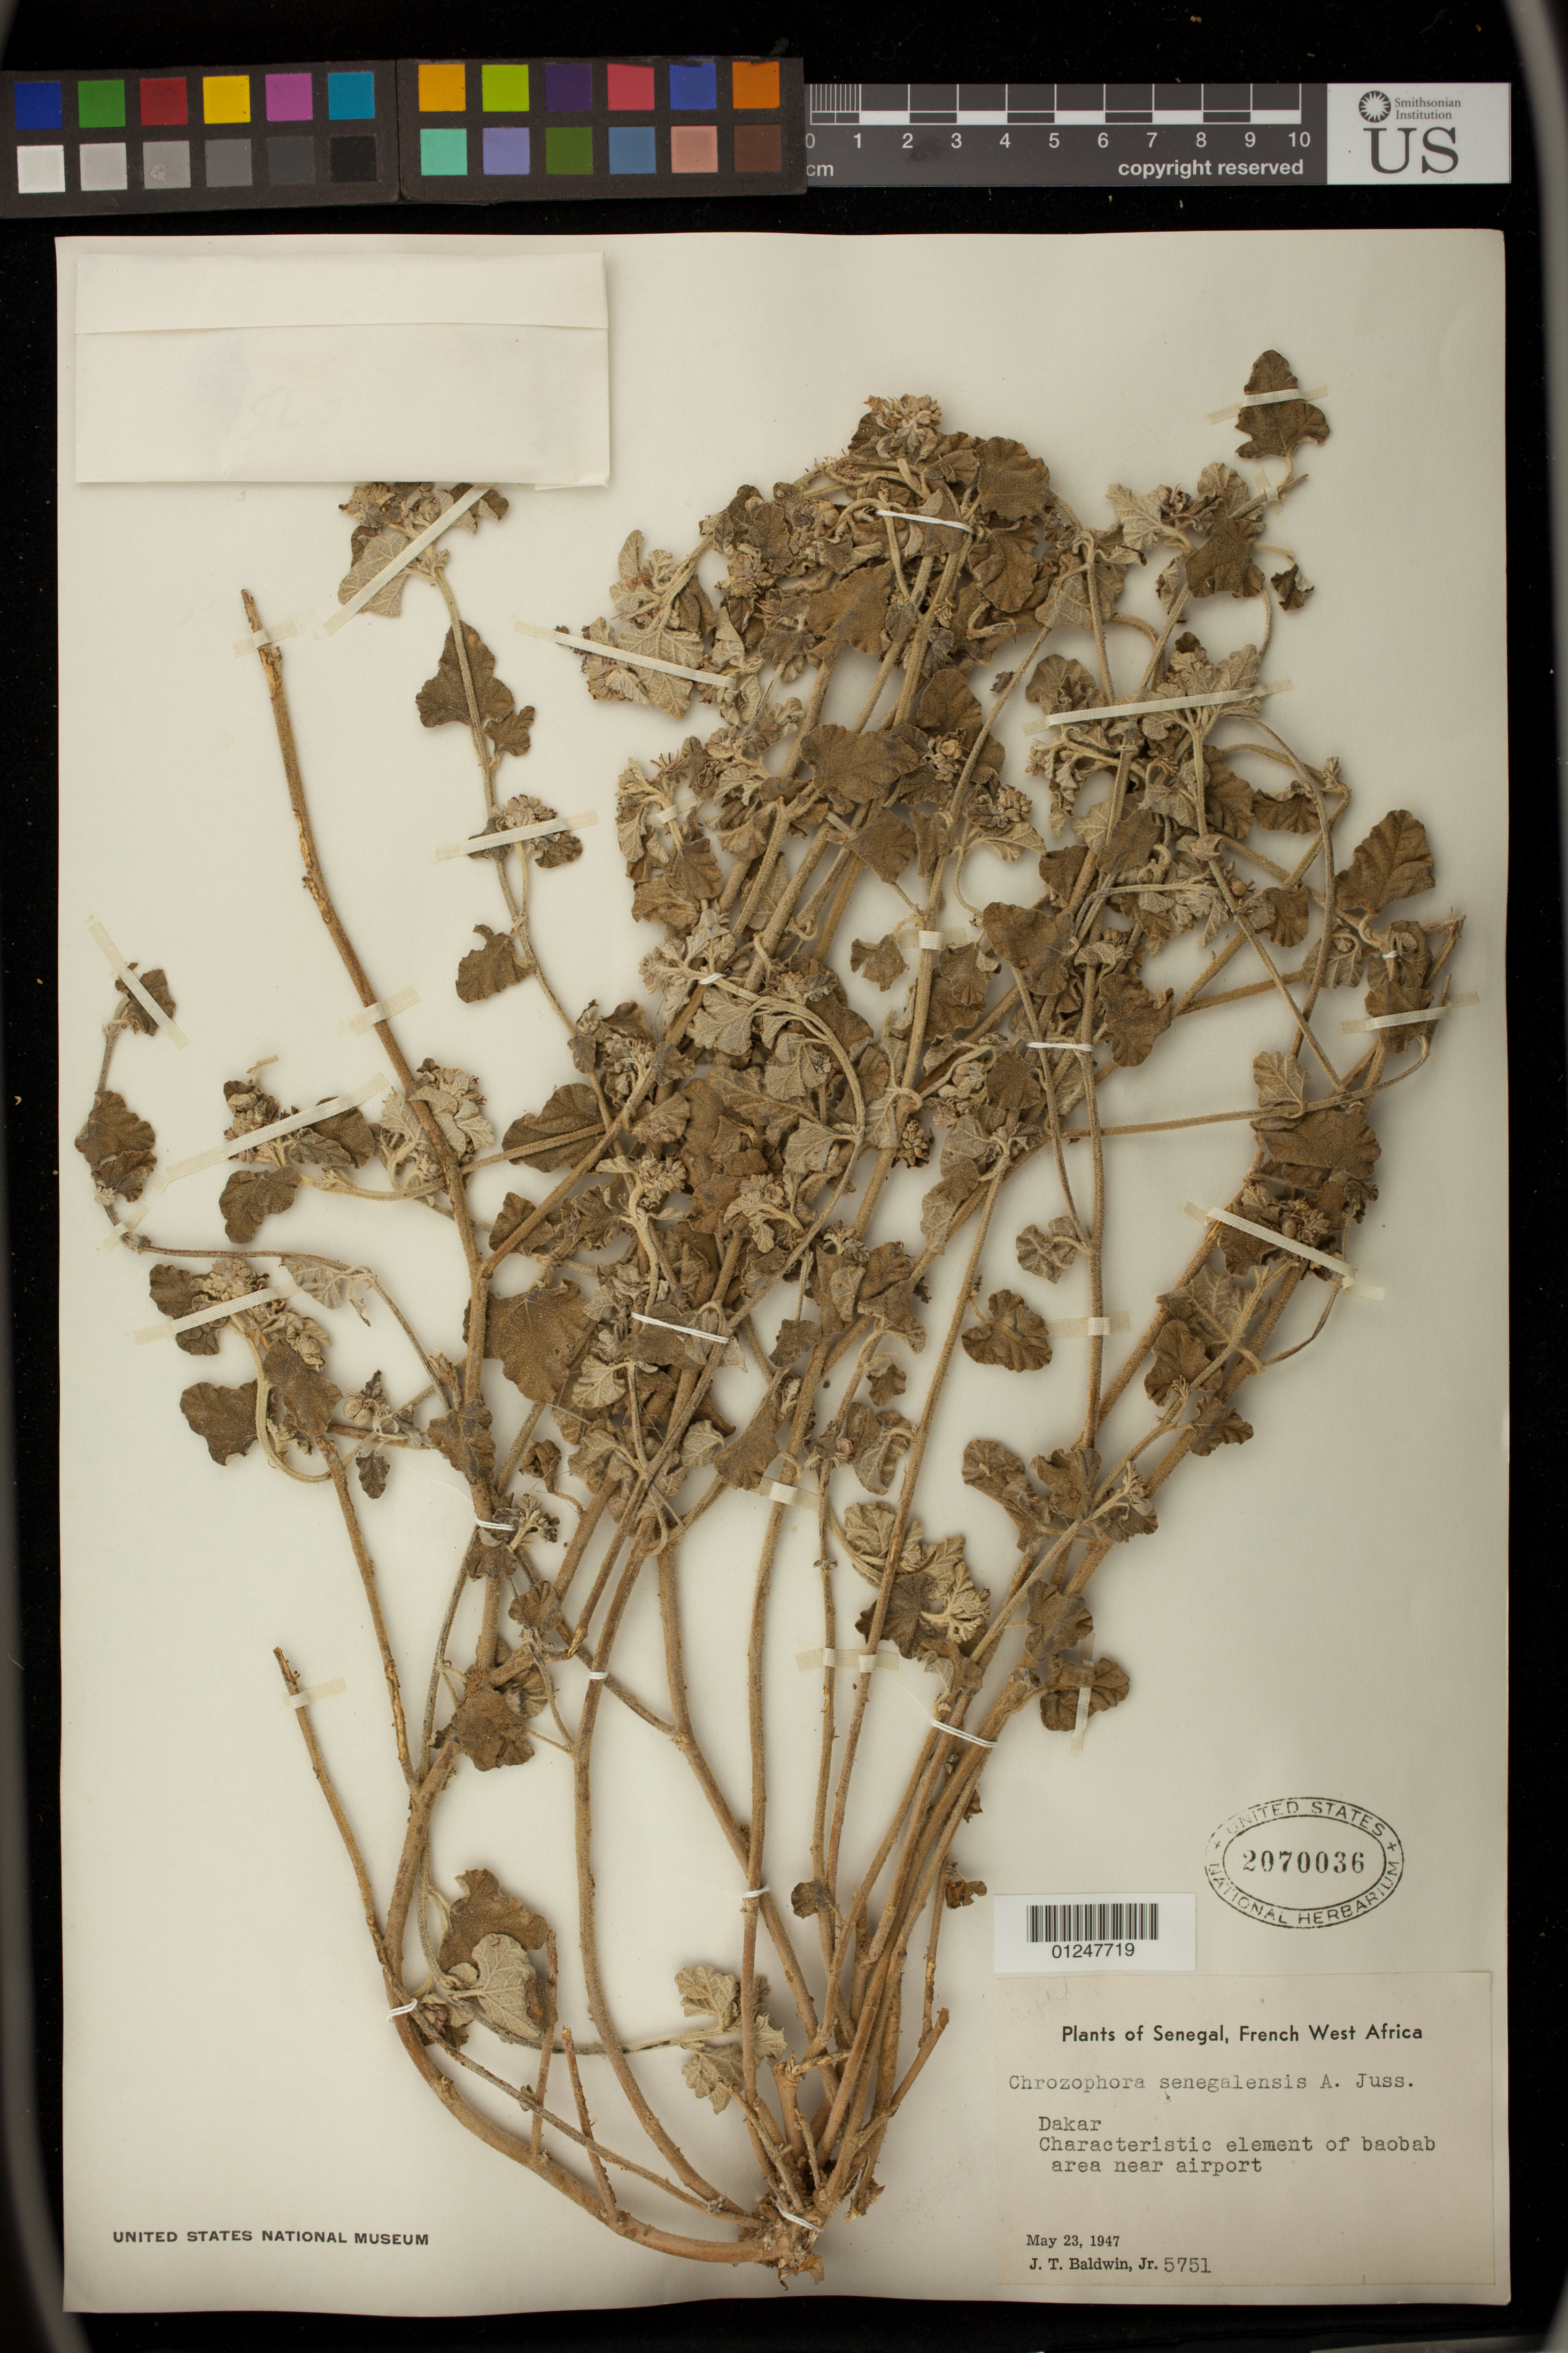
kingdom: Plantae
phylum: Tracheophyta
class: Magnoliopsida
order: Malpighiales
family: Euphorbiaceae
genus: Chrozophora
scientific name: Chrozophora senegalensis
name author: (Lam.) A. Juss. ex Spreng.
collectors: J. T. Baldwin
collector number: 5751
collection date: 1947-05-23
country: Senegal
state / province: Dakar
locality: Dakar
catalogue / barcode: US 2070036